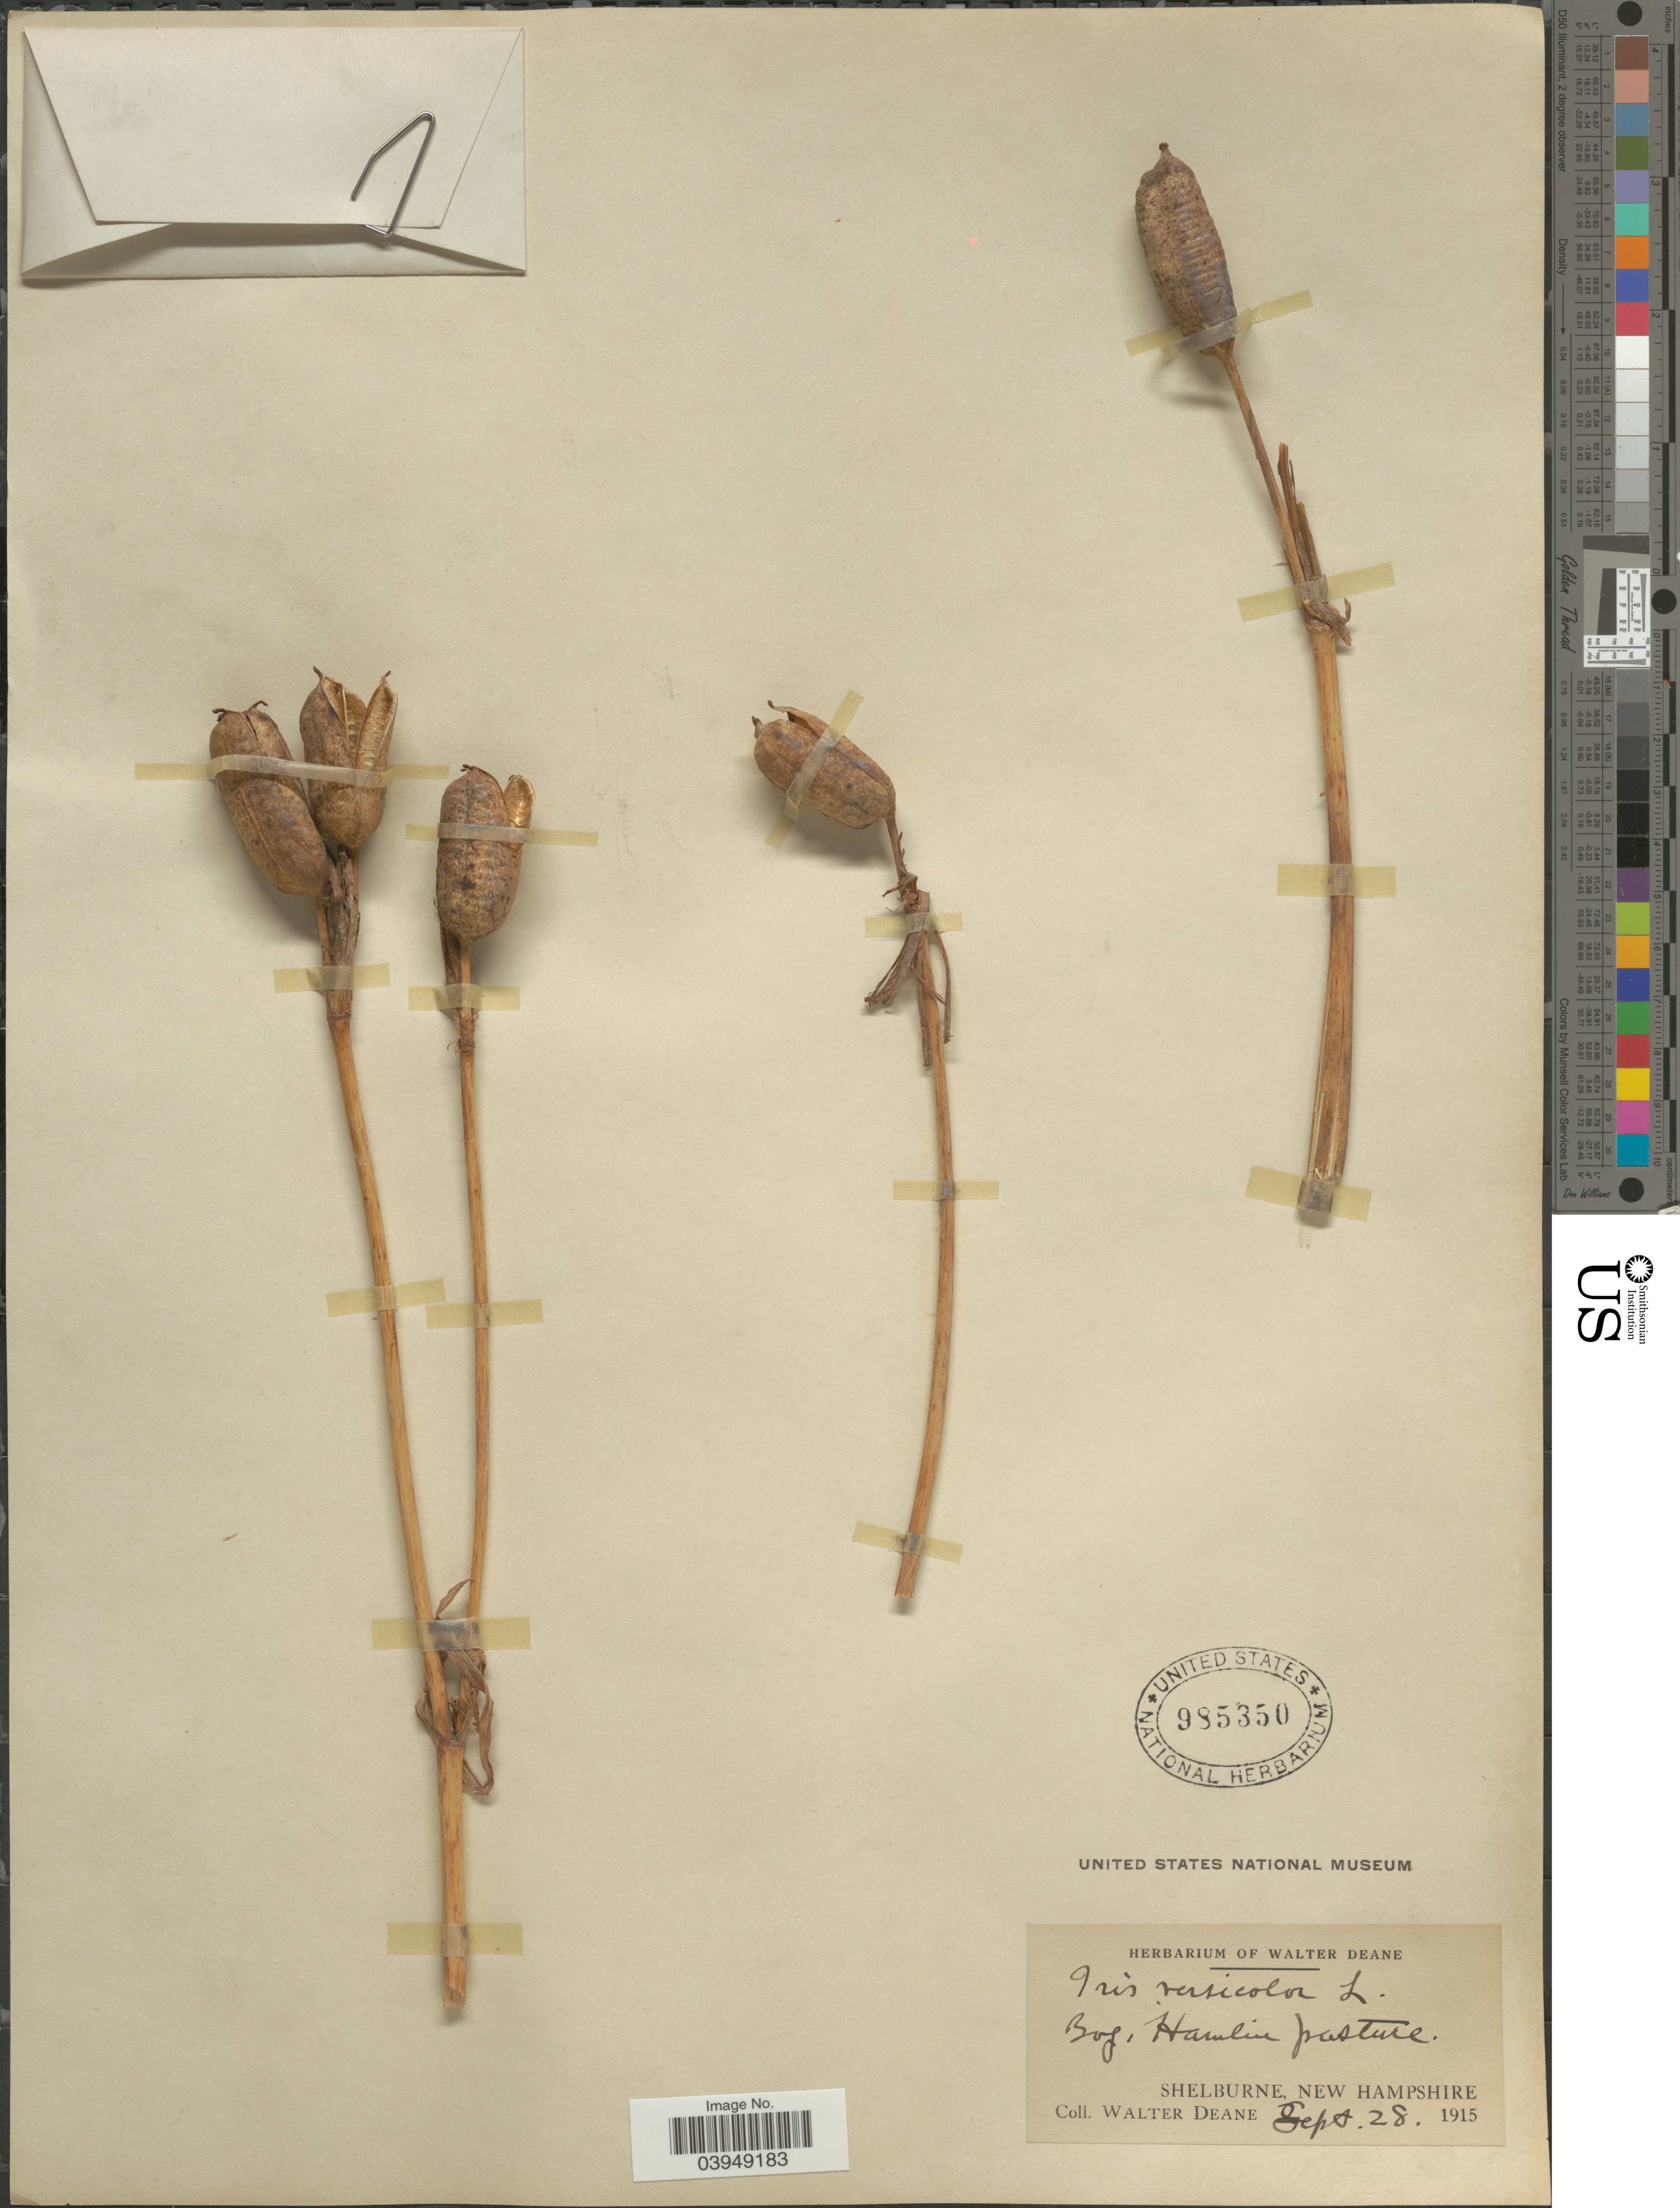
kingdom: Plantae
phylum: Tracheophyta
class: Liliopsida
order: Asparagales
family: Iridaceae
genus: Iris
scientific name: Iris versicolor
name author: L.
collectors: W. Deane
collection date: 1915-09-28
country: United States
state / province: New Hampshire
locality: Bog, Hamlin pasture. Shelburne.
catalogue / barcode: US 985350